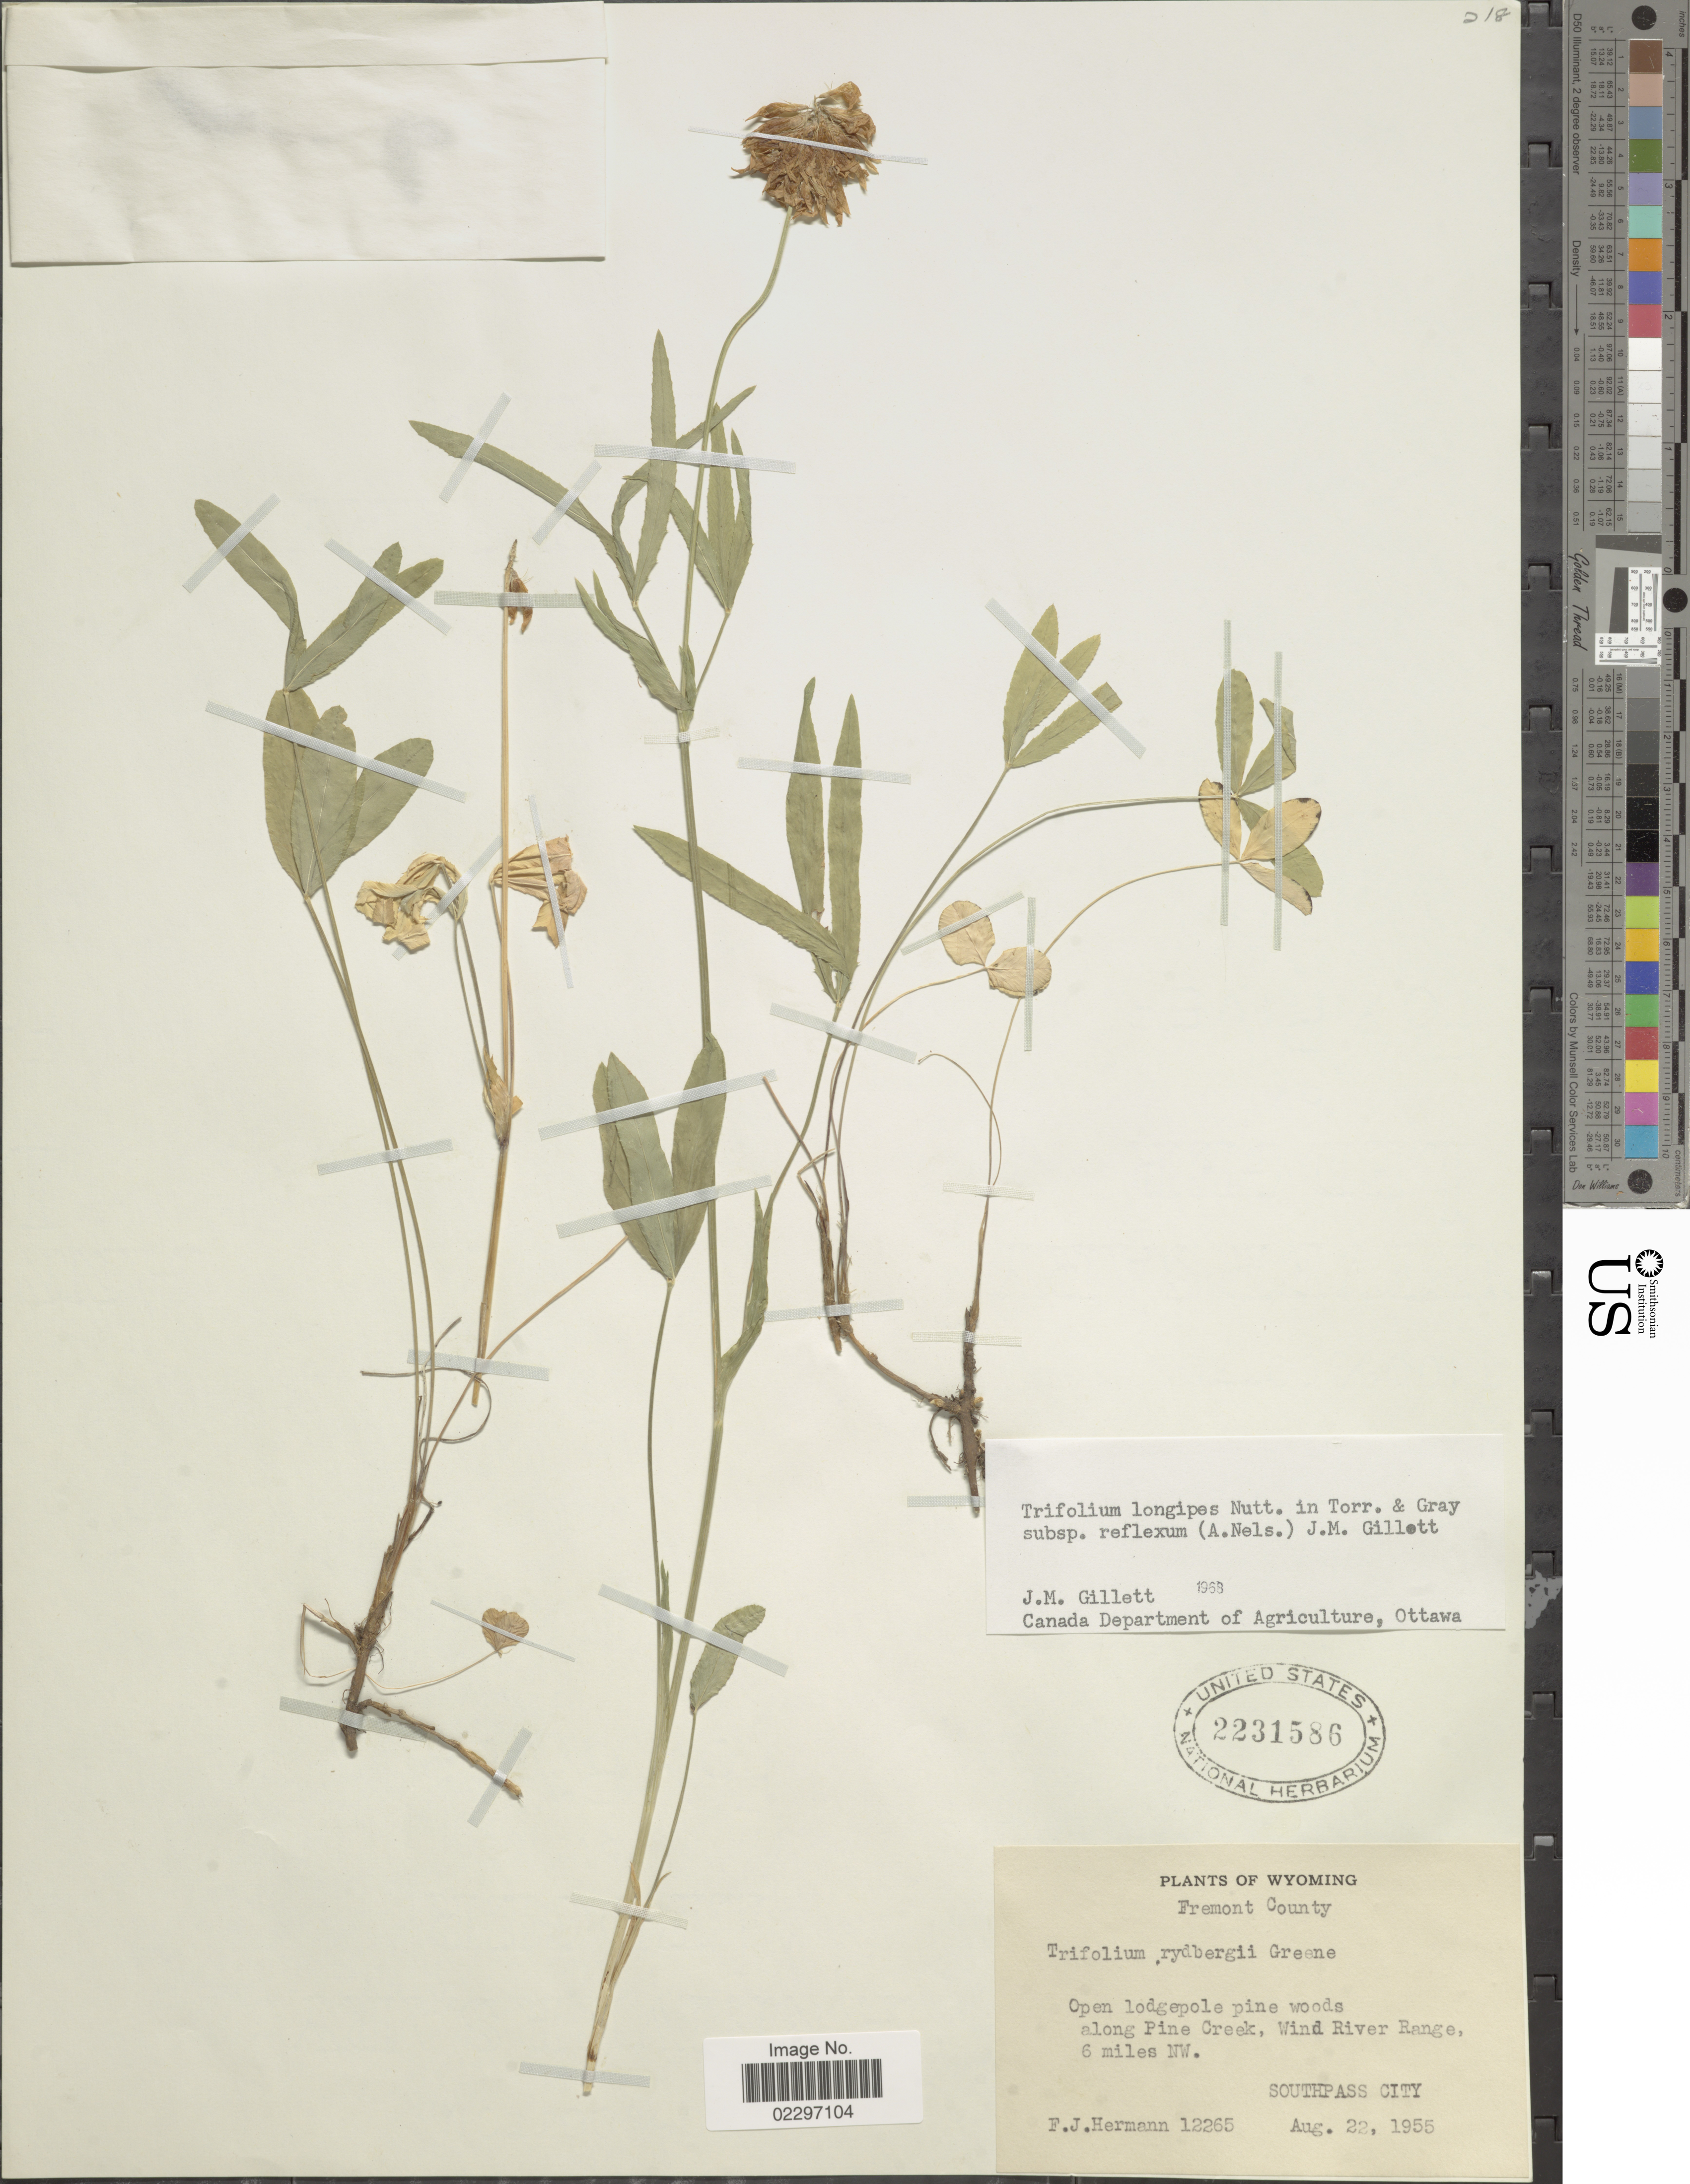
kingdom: Plantae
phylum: Tracheophyta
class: Magnoliopsida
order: Fabales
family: Fabaceae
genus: Trifolium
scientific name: Trifolium longipes subsp. reflexum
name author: (A. Nelson) J.M. Gillet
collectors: F. J. Hermann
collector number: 12265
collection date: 1955-08-22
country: United States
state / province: Wyoming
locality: Fremont County. Open lodgepole pine woods along Pine Creek, Wind River Range, 6 miles NW. Southpass City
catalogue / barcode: US 2231586